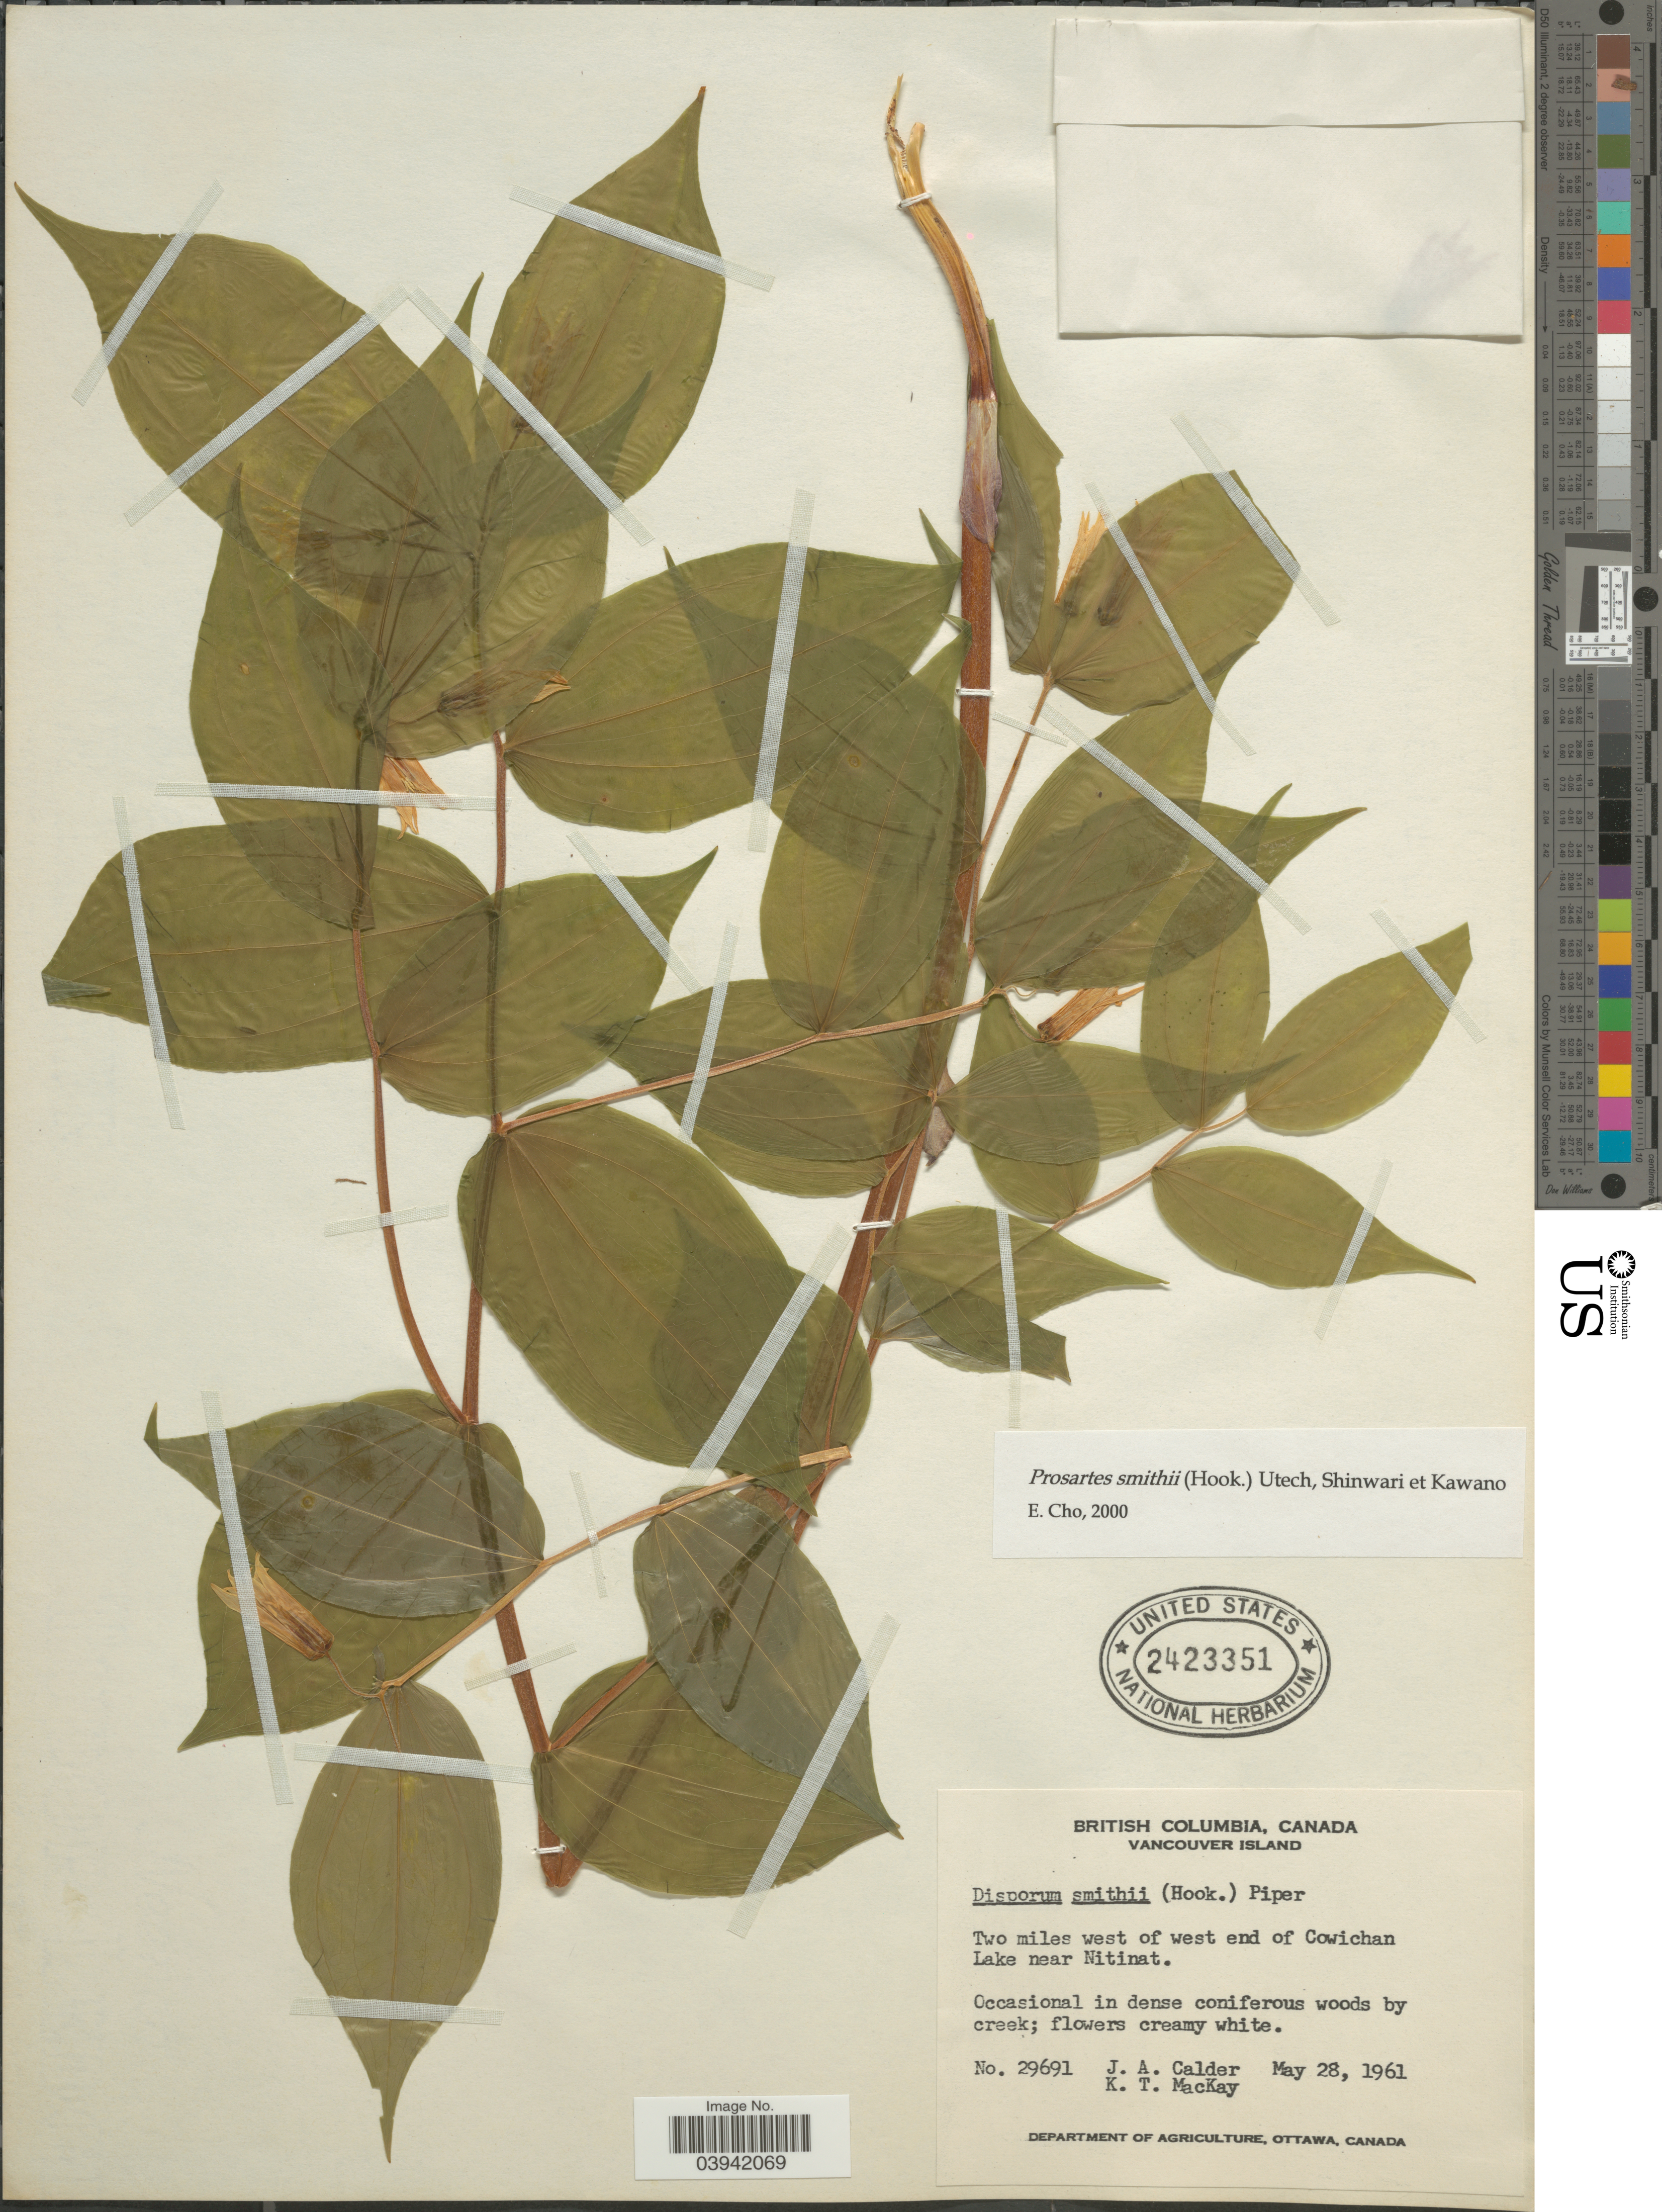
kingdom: Plantae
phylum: Tracheophyta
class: Liliopsida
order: Liliales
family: Liliaceae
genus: Prosartes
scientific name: Prosartes smithii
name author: (Hook.) Utech et al.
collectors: J. A. Calder & K. T. Mackay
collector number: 29691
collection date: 1961-05-28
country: Canada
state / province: British Columbia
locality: Vancouver Island. Two miles west of west end of Cowichan Lake near Nitinat.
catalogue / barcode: US 2423351